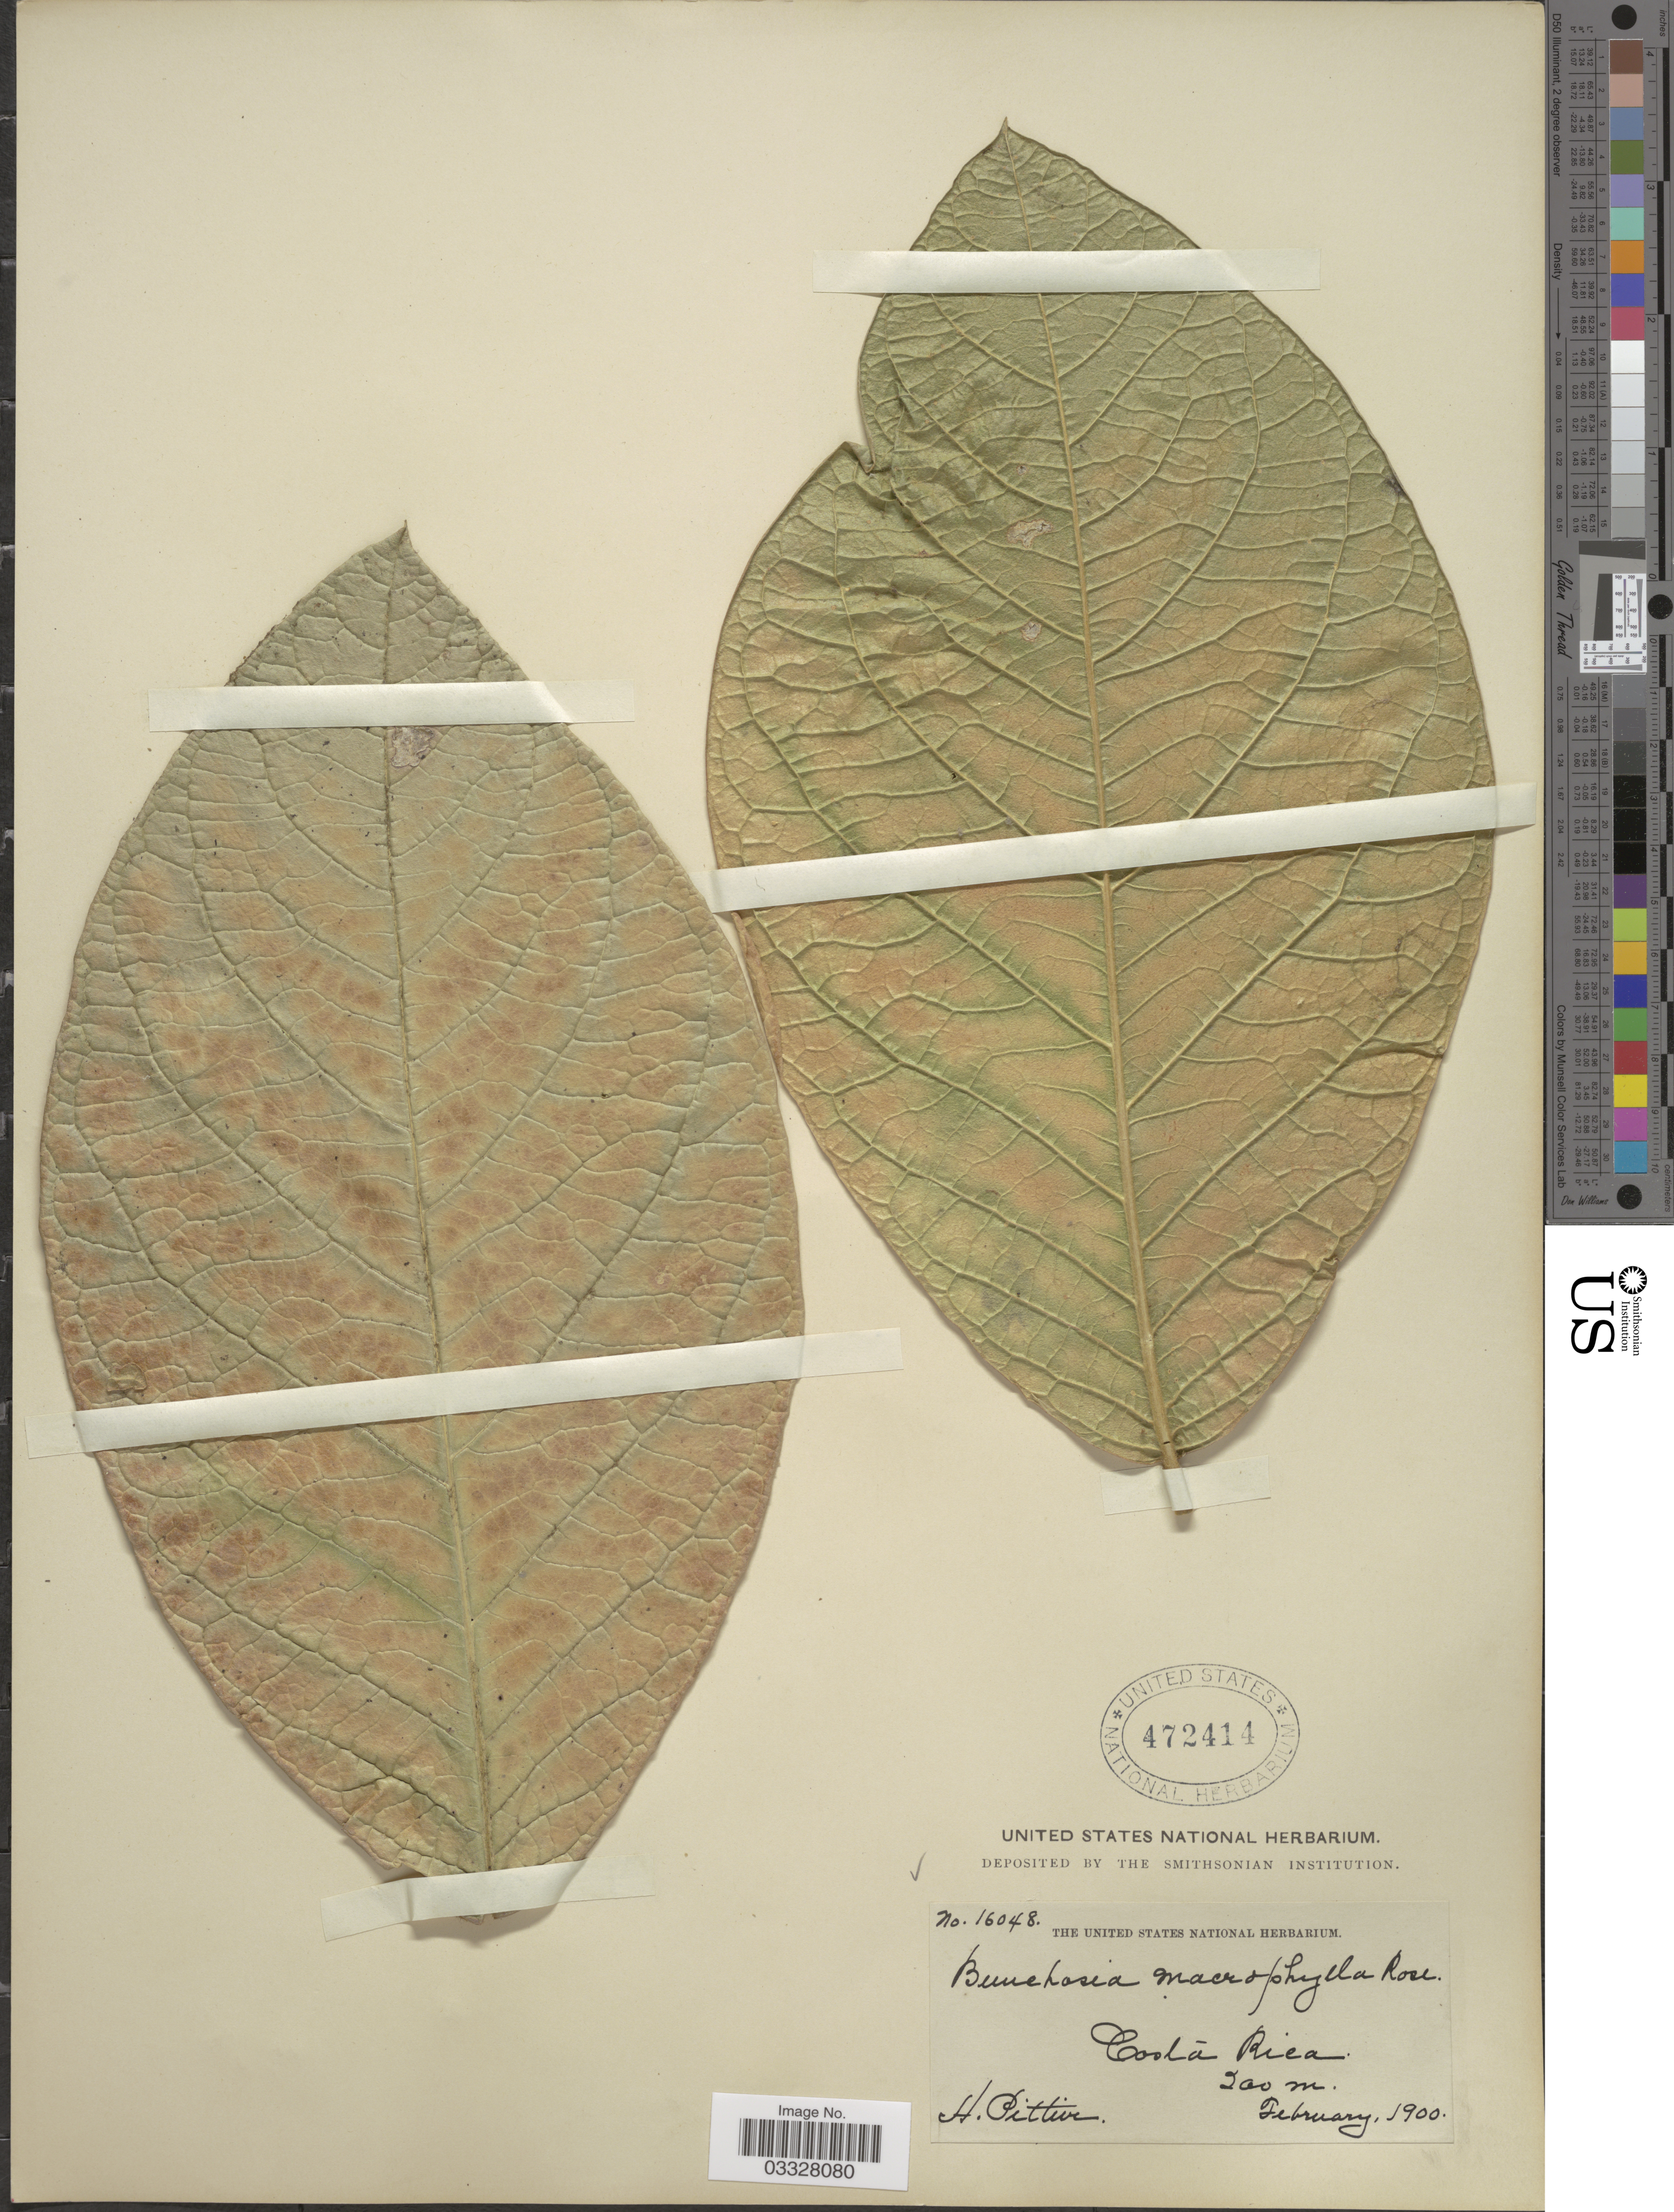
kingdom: Plantae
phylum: Tracheophyta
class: Magnoliopsida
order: Malpighiales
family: Malpighiaceae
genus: Bunchosia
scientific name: Bunchosia macrophylla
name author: Rose ex Donn. Sm. in Pittier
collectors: H. F. Pittier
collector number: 16048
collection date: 1900-02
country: Costa Rica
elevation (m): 200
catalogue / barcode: US 472414